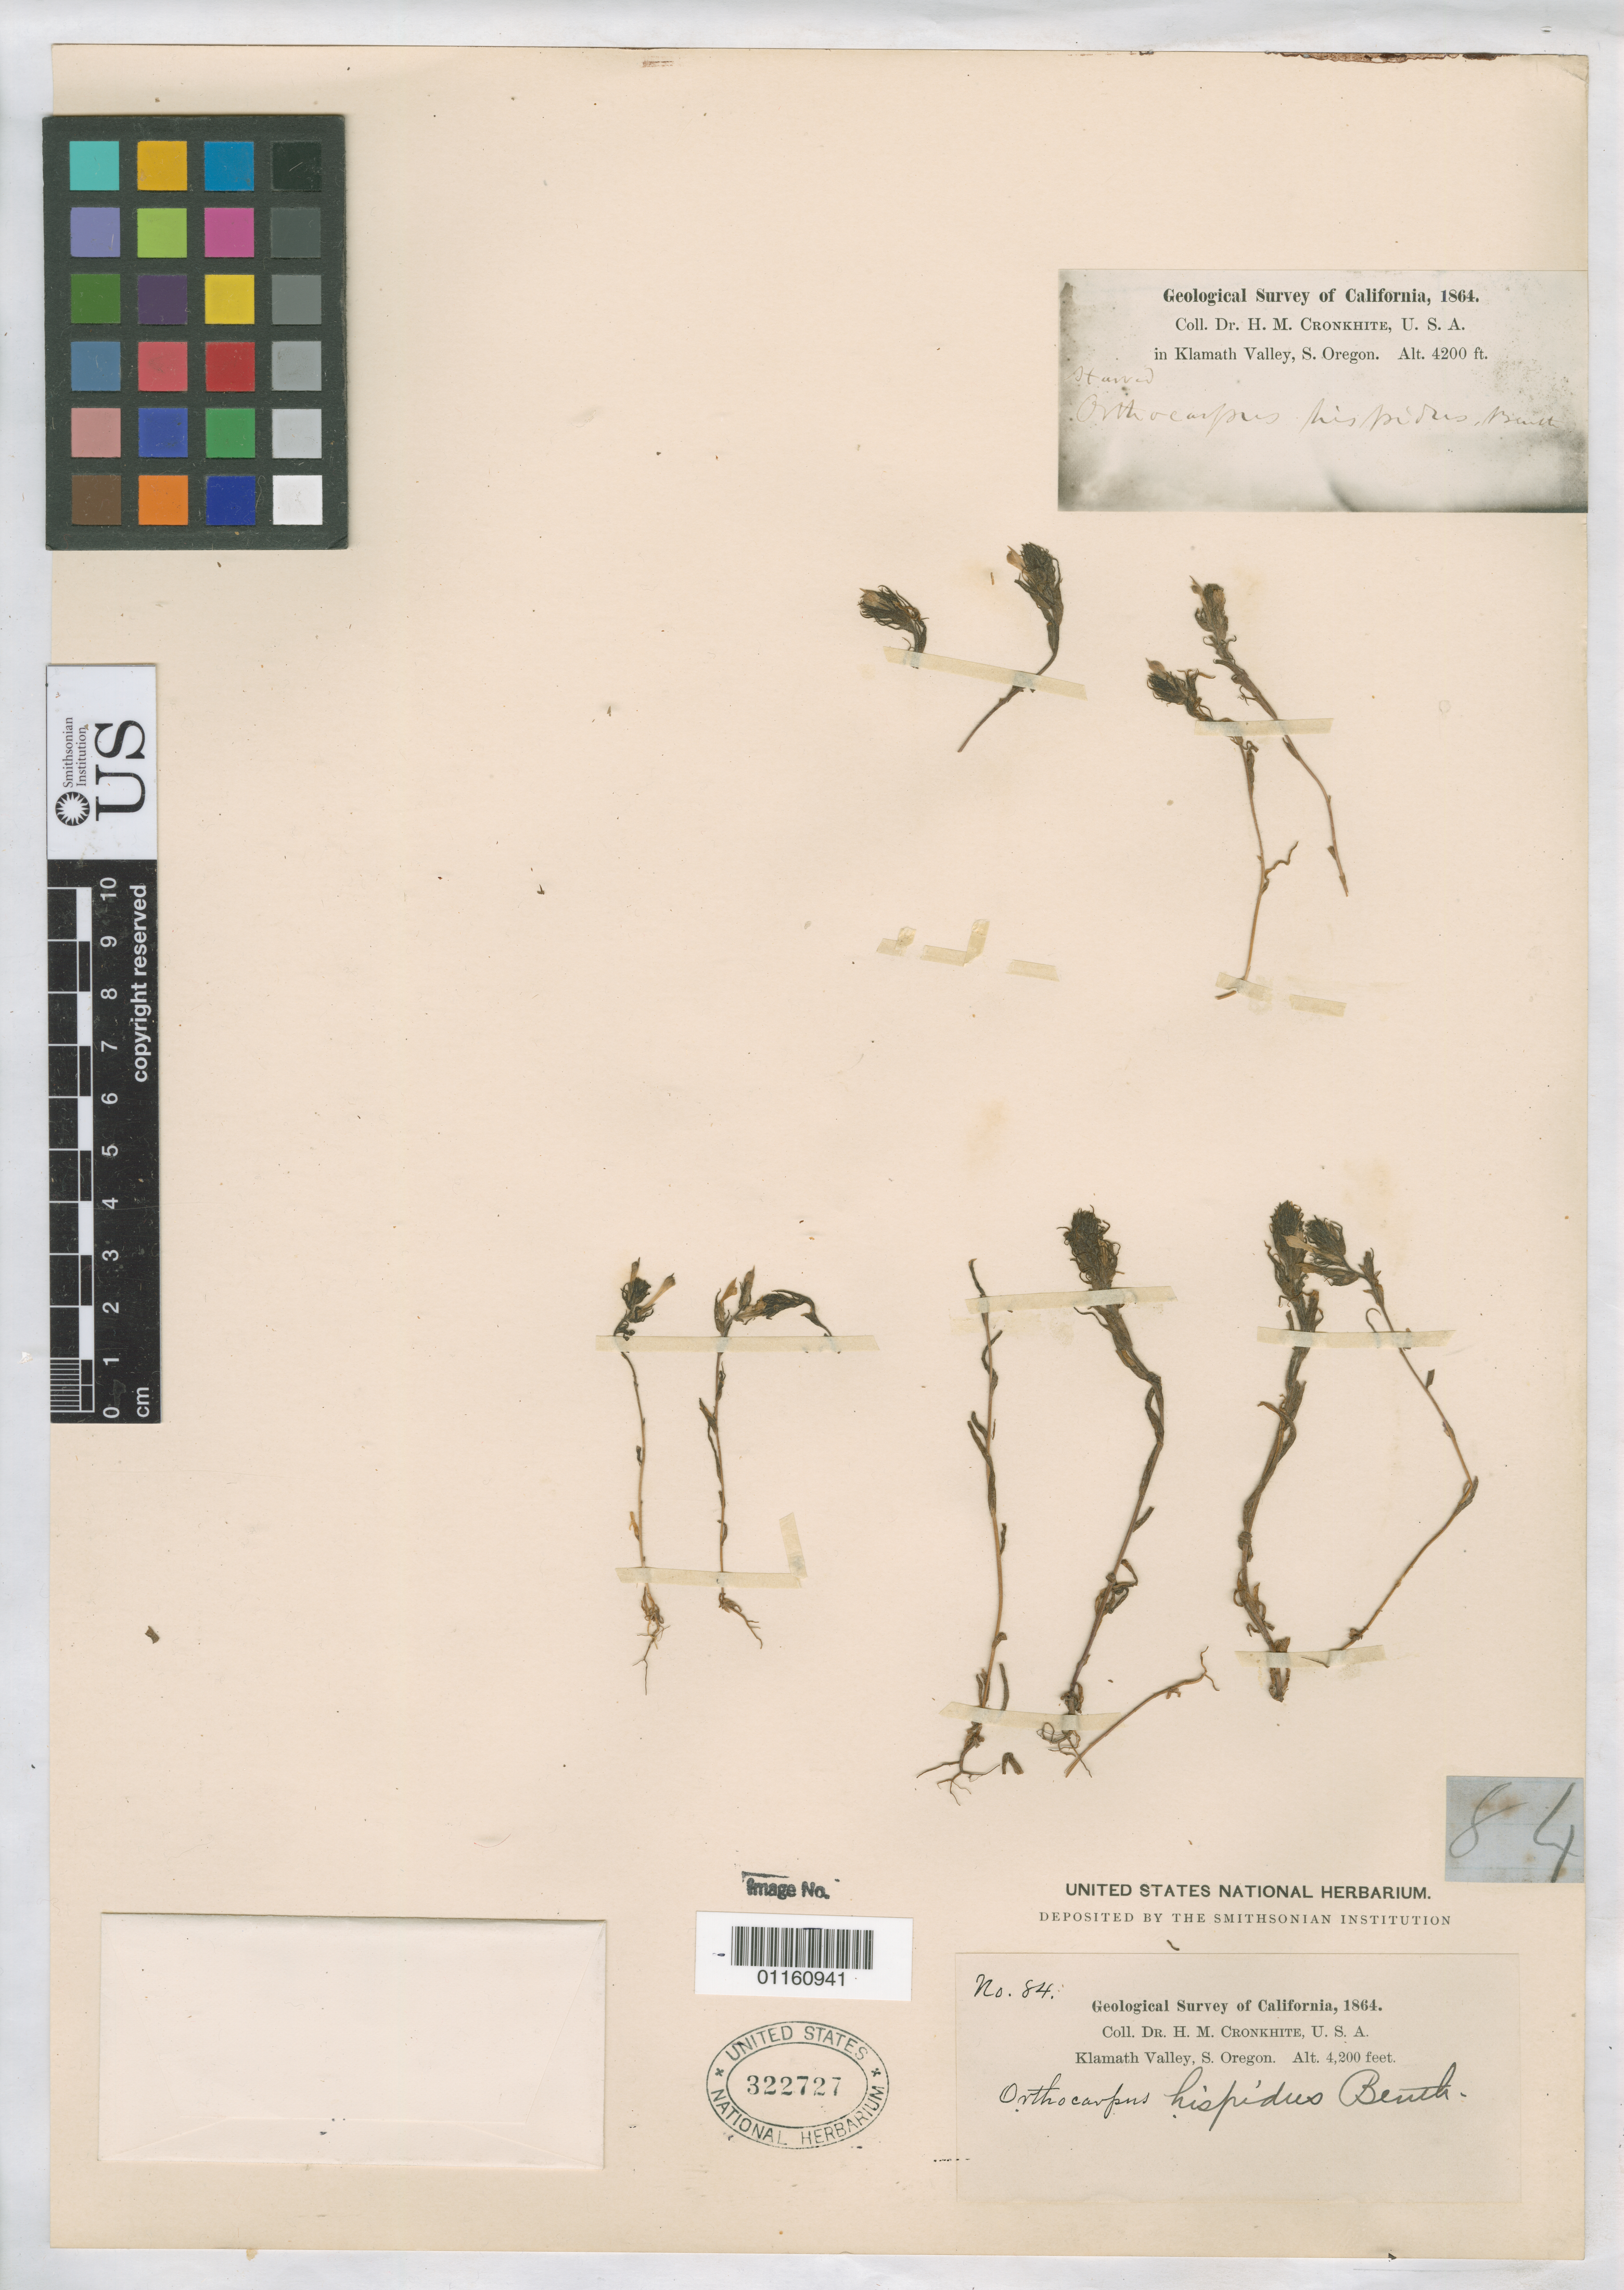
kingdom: Plantae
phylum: Tracheophyta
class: Magnoliopsida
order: Lamiales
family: Orobanchaceae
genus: Orthocarpus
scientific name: Orthocarpus hispidus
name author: Benth.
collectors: H. M. Cronkhite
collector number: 84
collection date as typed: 1864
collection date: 1864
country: United States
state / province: Oregon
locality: Klamath Valley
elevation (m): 1280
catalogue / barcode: US 322727